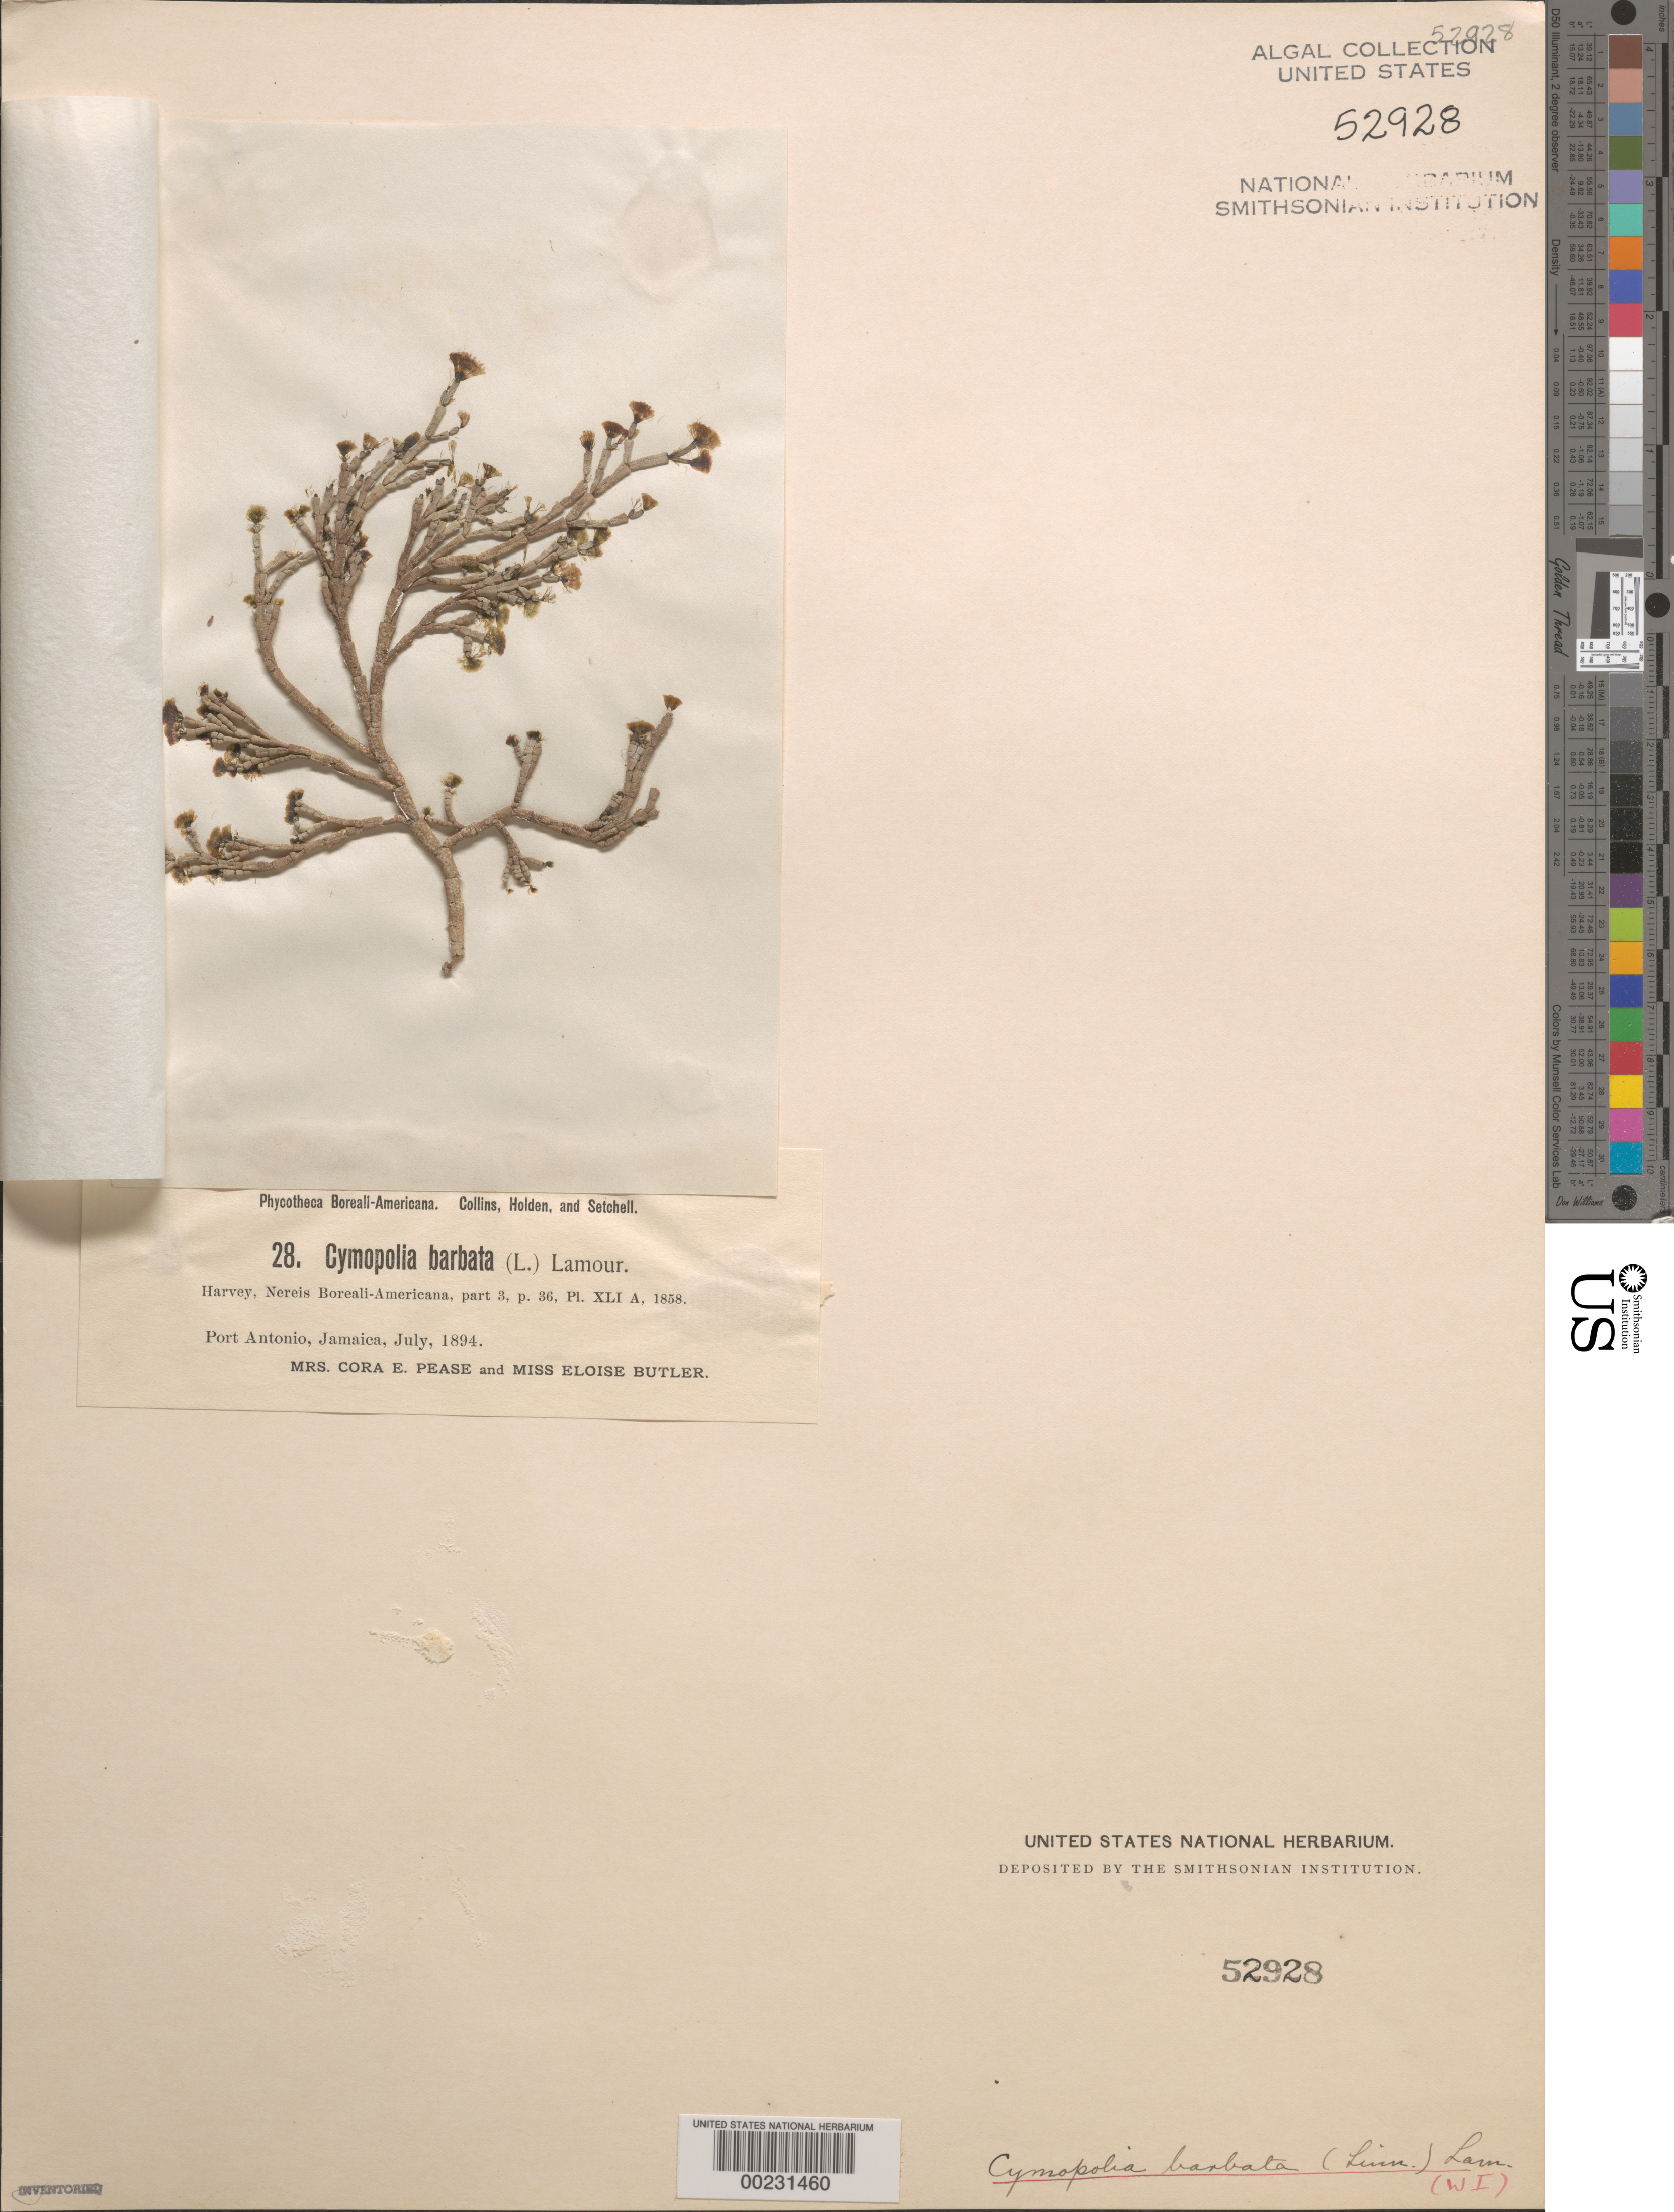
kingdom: Plantae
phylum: Chlorophyta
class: Ulvophyceae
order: Dasycladales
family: Dasycladaceae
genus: Cymopolia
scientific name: Cymopolia barbata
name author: (L.) J.V.Lamouroux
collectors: C. Pease & E. Butler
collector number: PB-A 28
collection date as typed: Jul 1894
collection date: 1894-07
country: Jamaica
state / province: Portland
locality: Port Antonio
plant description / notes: Collins, Holden & Setchell, Phycotheca Boreali-Americana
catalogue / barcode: US 52928